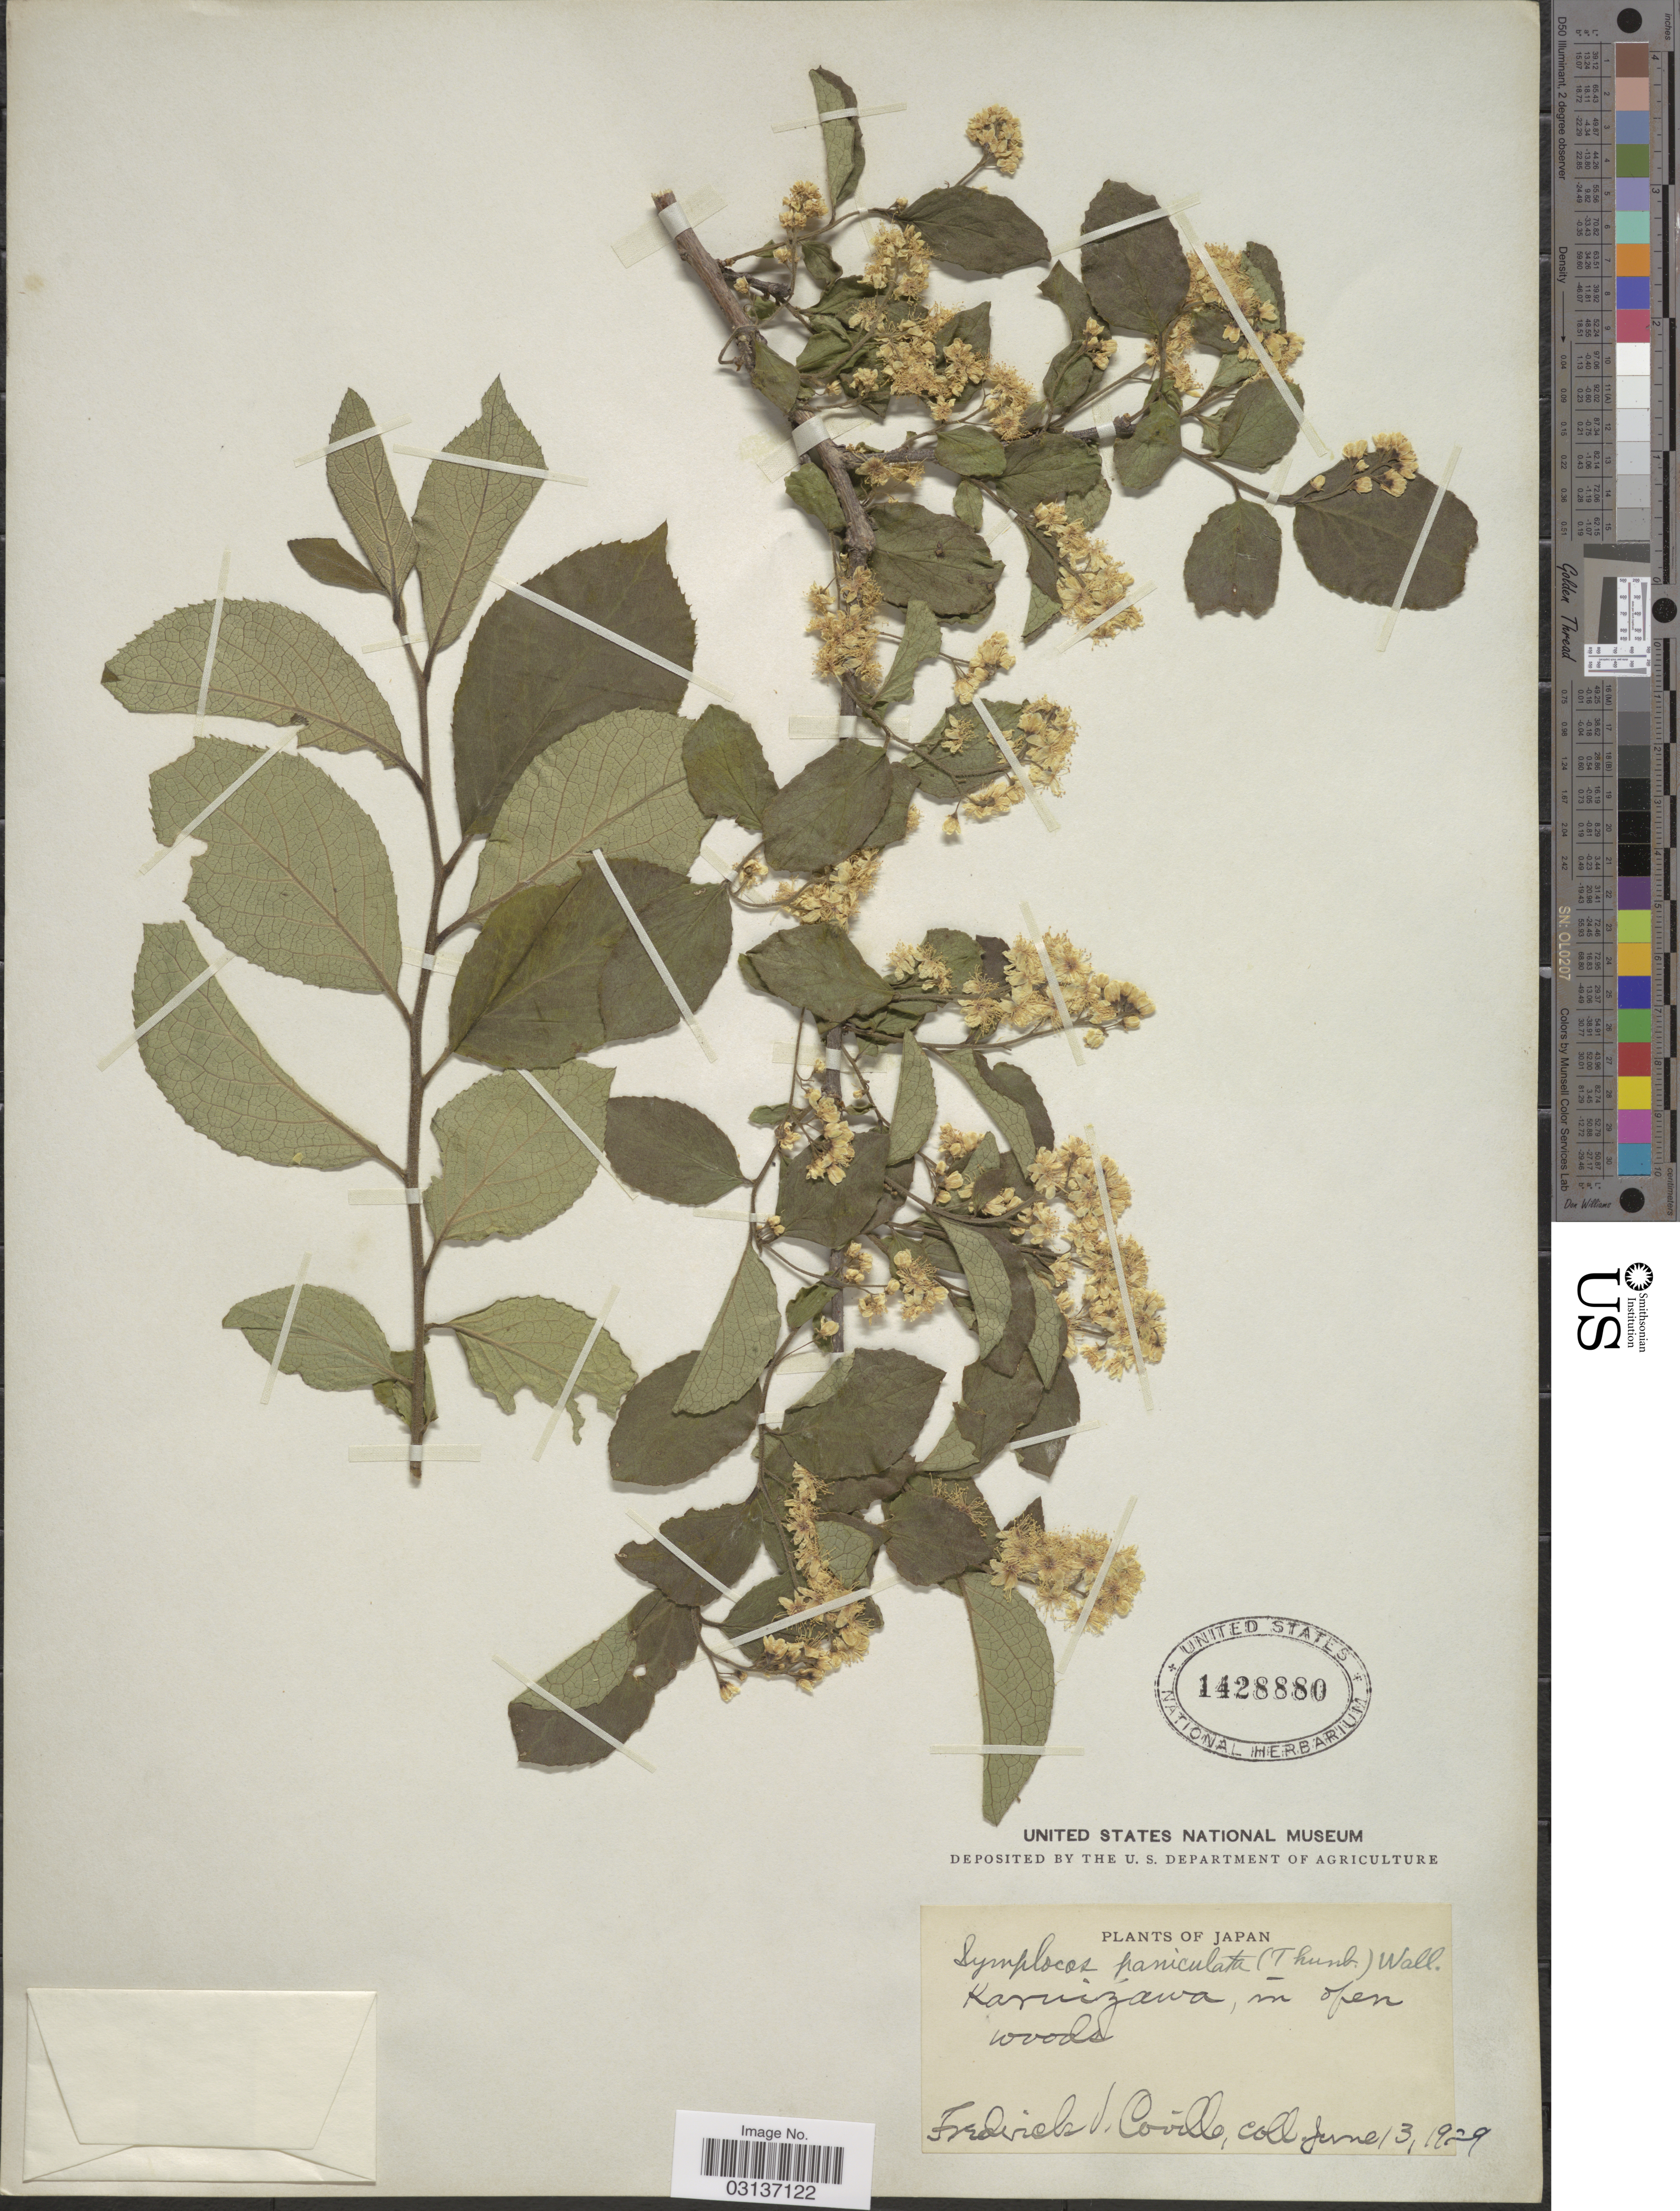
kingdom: Plantae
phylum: Tracheophyta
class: Magnoliopsida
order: Ericales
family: Symplocaceae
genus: Symplocos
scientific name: Symplocos paniculata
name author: Miq.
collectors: F. V. Coville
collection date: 1929-06-13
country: Japan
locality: Karuizawa.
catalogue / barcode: US 1428880